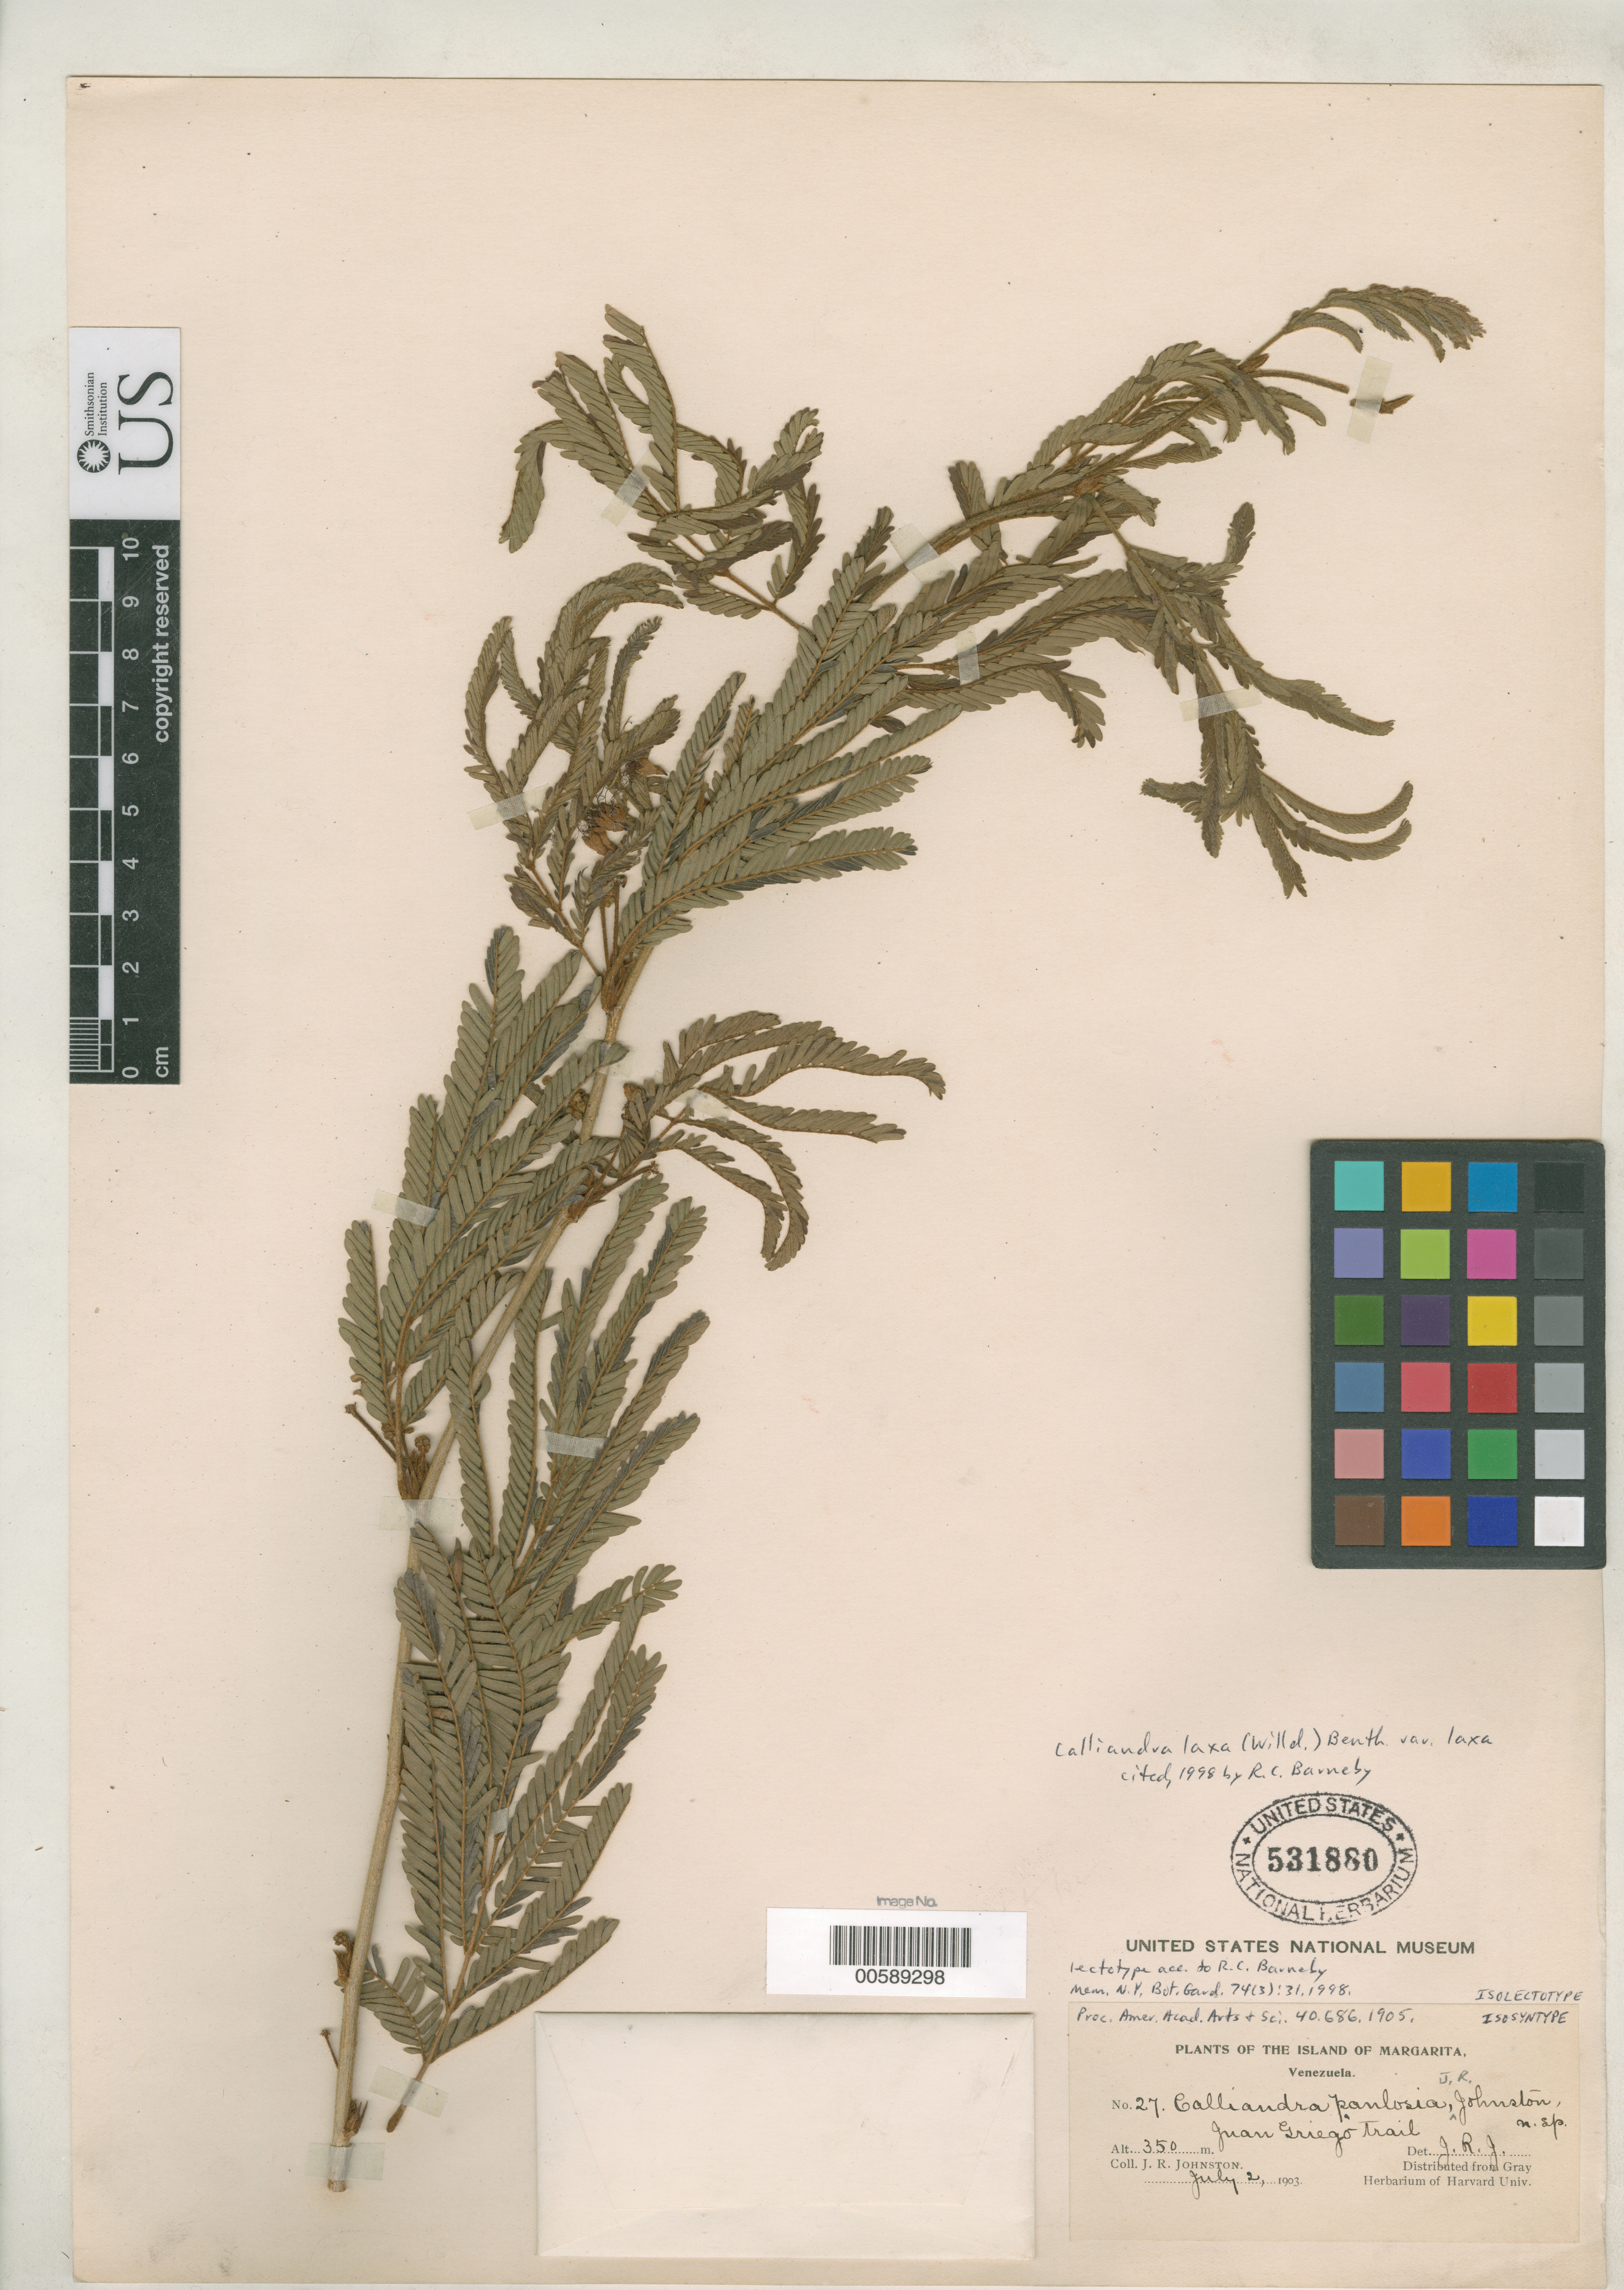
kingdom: Plantae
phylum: Tracheophyta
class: Magnoliopsida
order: Fabales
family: Fabaceae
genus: Calliandra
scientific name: Calliandra panlosia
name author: J.R. Johnst.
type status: Isolectotype; Isosyntype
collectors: J. Johnston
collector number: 27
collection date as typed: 02 Jul 1903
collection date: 1903-07-02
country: Venezuela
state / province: Nueva Esparta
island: Margarita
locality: Juan Griego Trail.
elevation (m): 350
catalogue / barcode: US 531880